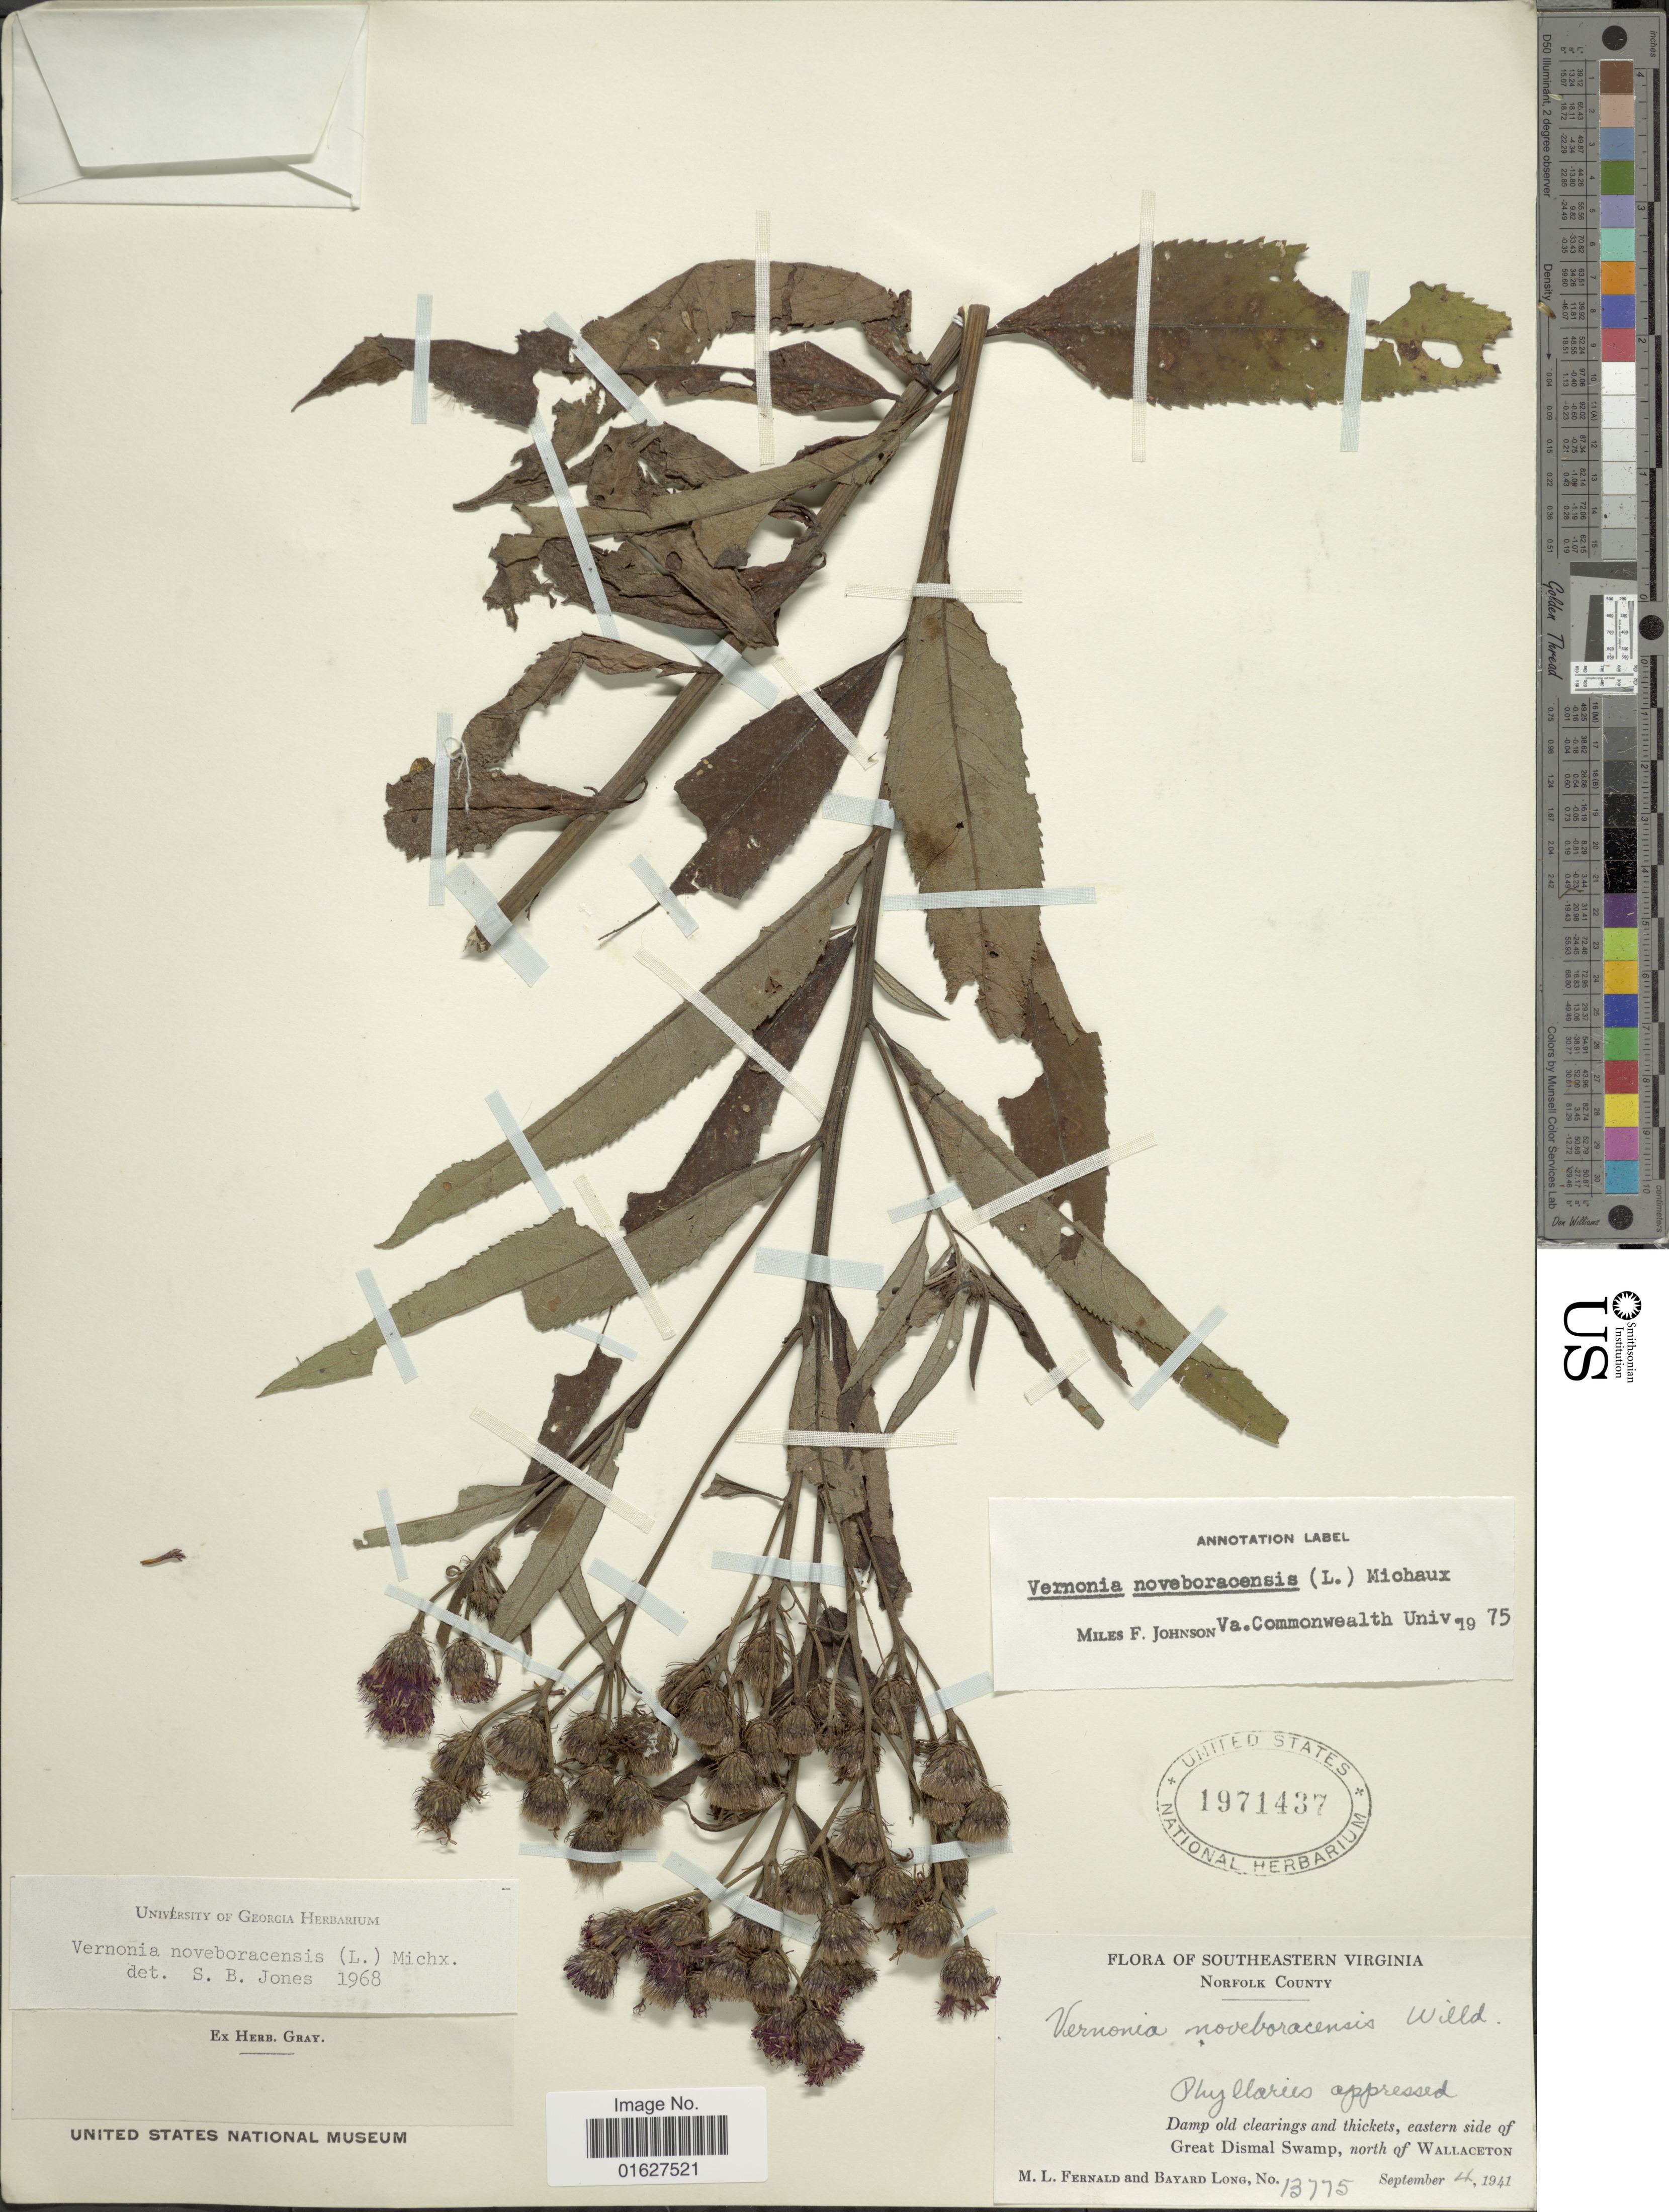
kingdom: Plantae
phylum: Tracheophyta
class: Magnoliopsida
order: Asterales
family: Asteraceae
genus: Vernonia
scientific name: Vernonia noveboracensis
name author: (L.) Michx.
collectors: M. L. Fernald & B. H. Long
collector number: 13775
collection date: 1941-09-04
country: United States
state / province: Virginia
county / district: City of Norfolk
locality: Southeastern Virginia. Norfolk County. Damp old clearings and thickets, eastern side of Great Dismal Swamp, north of Wallaceton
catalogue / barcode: US 1971437